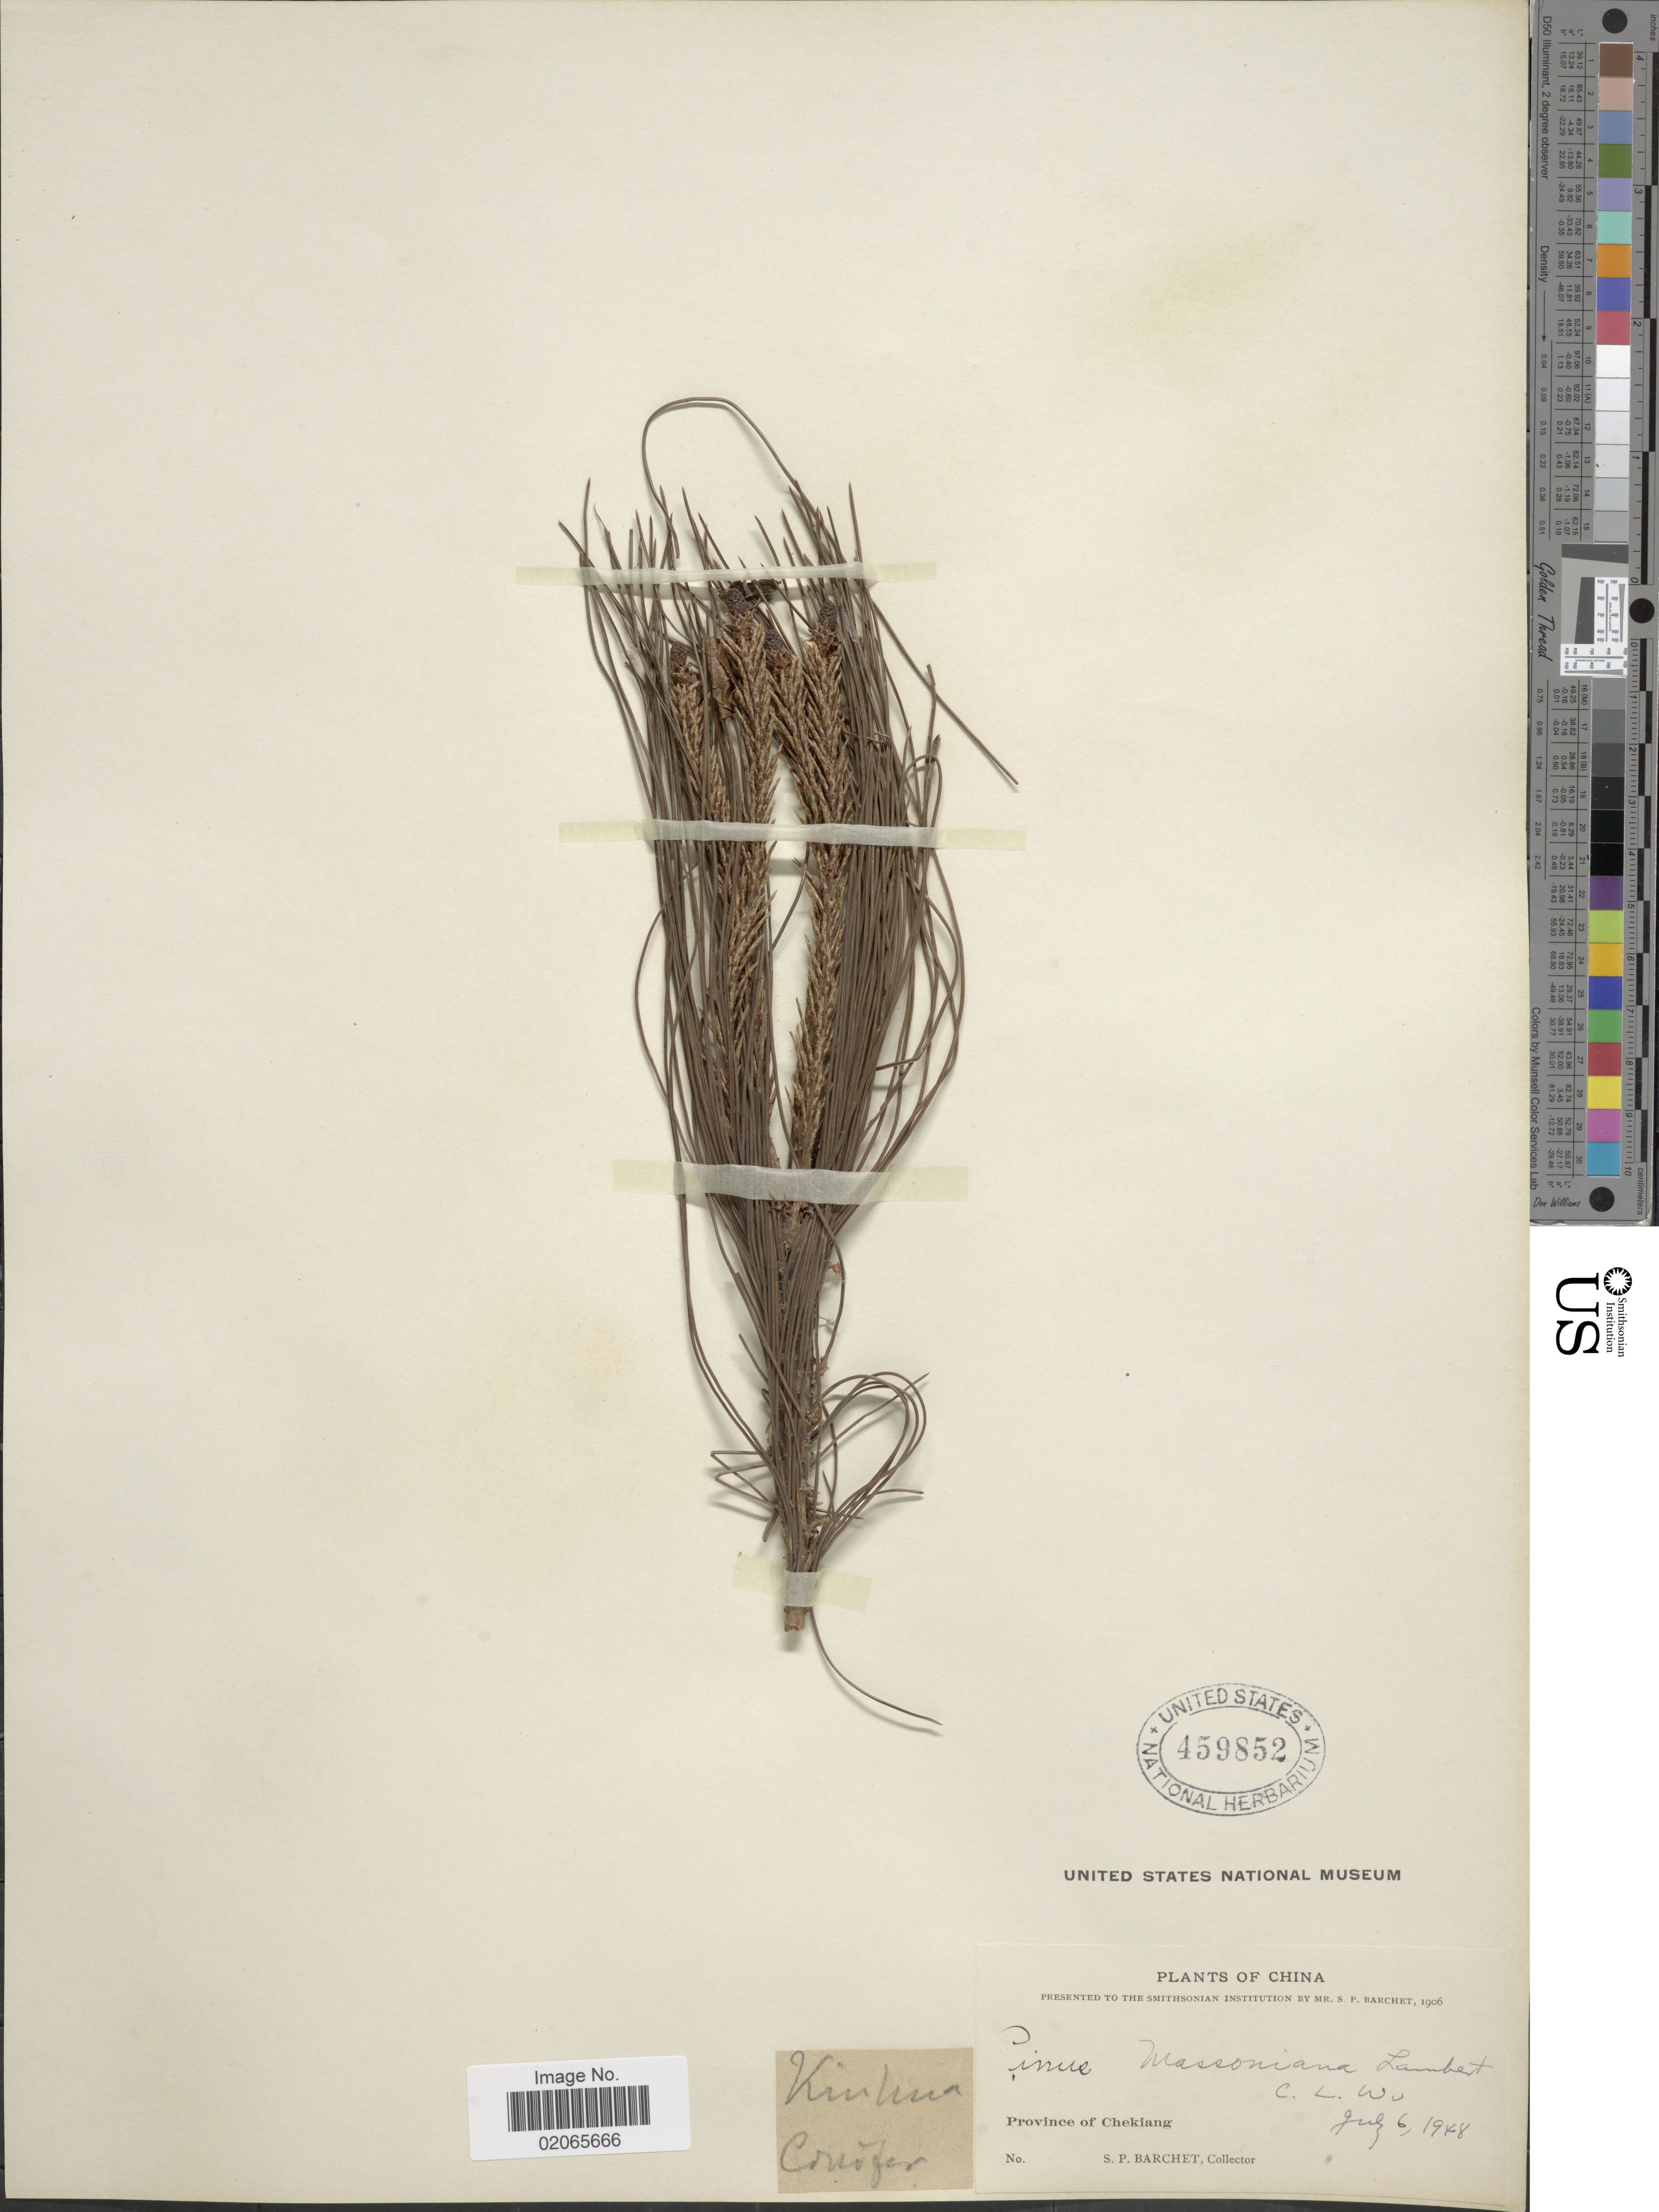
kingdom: Plantae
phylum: Tracheophyta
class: Pinopsida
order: Pinales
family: Pinaceae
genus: Pinus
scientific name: Pinus massoniana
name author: D. Don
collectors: S. P. Barchet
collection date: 1948-07-06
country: China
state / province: Zhejiang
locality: Province of Chekiang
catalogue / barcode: US 459852